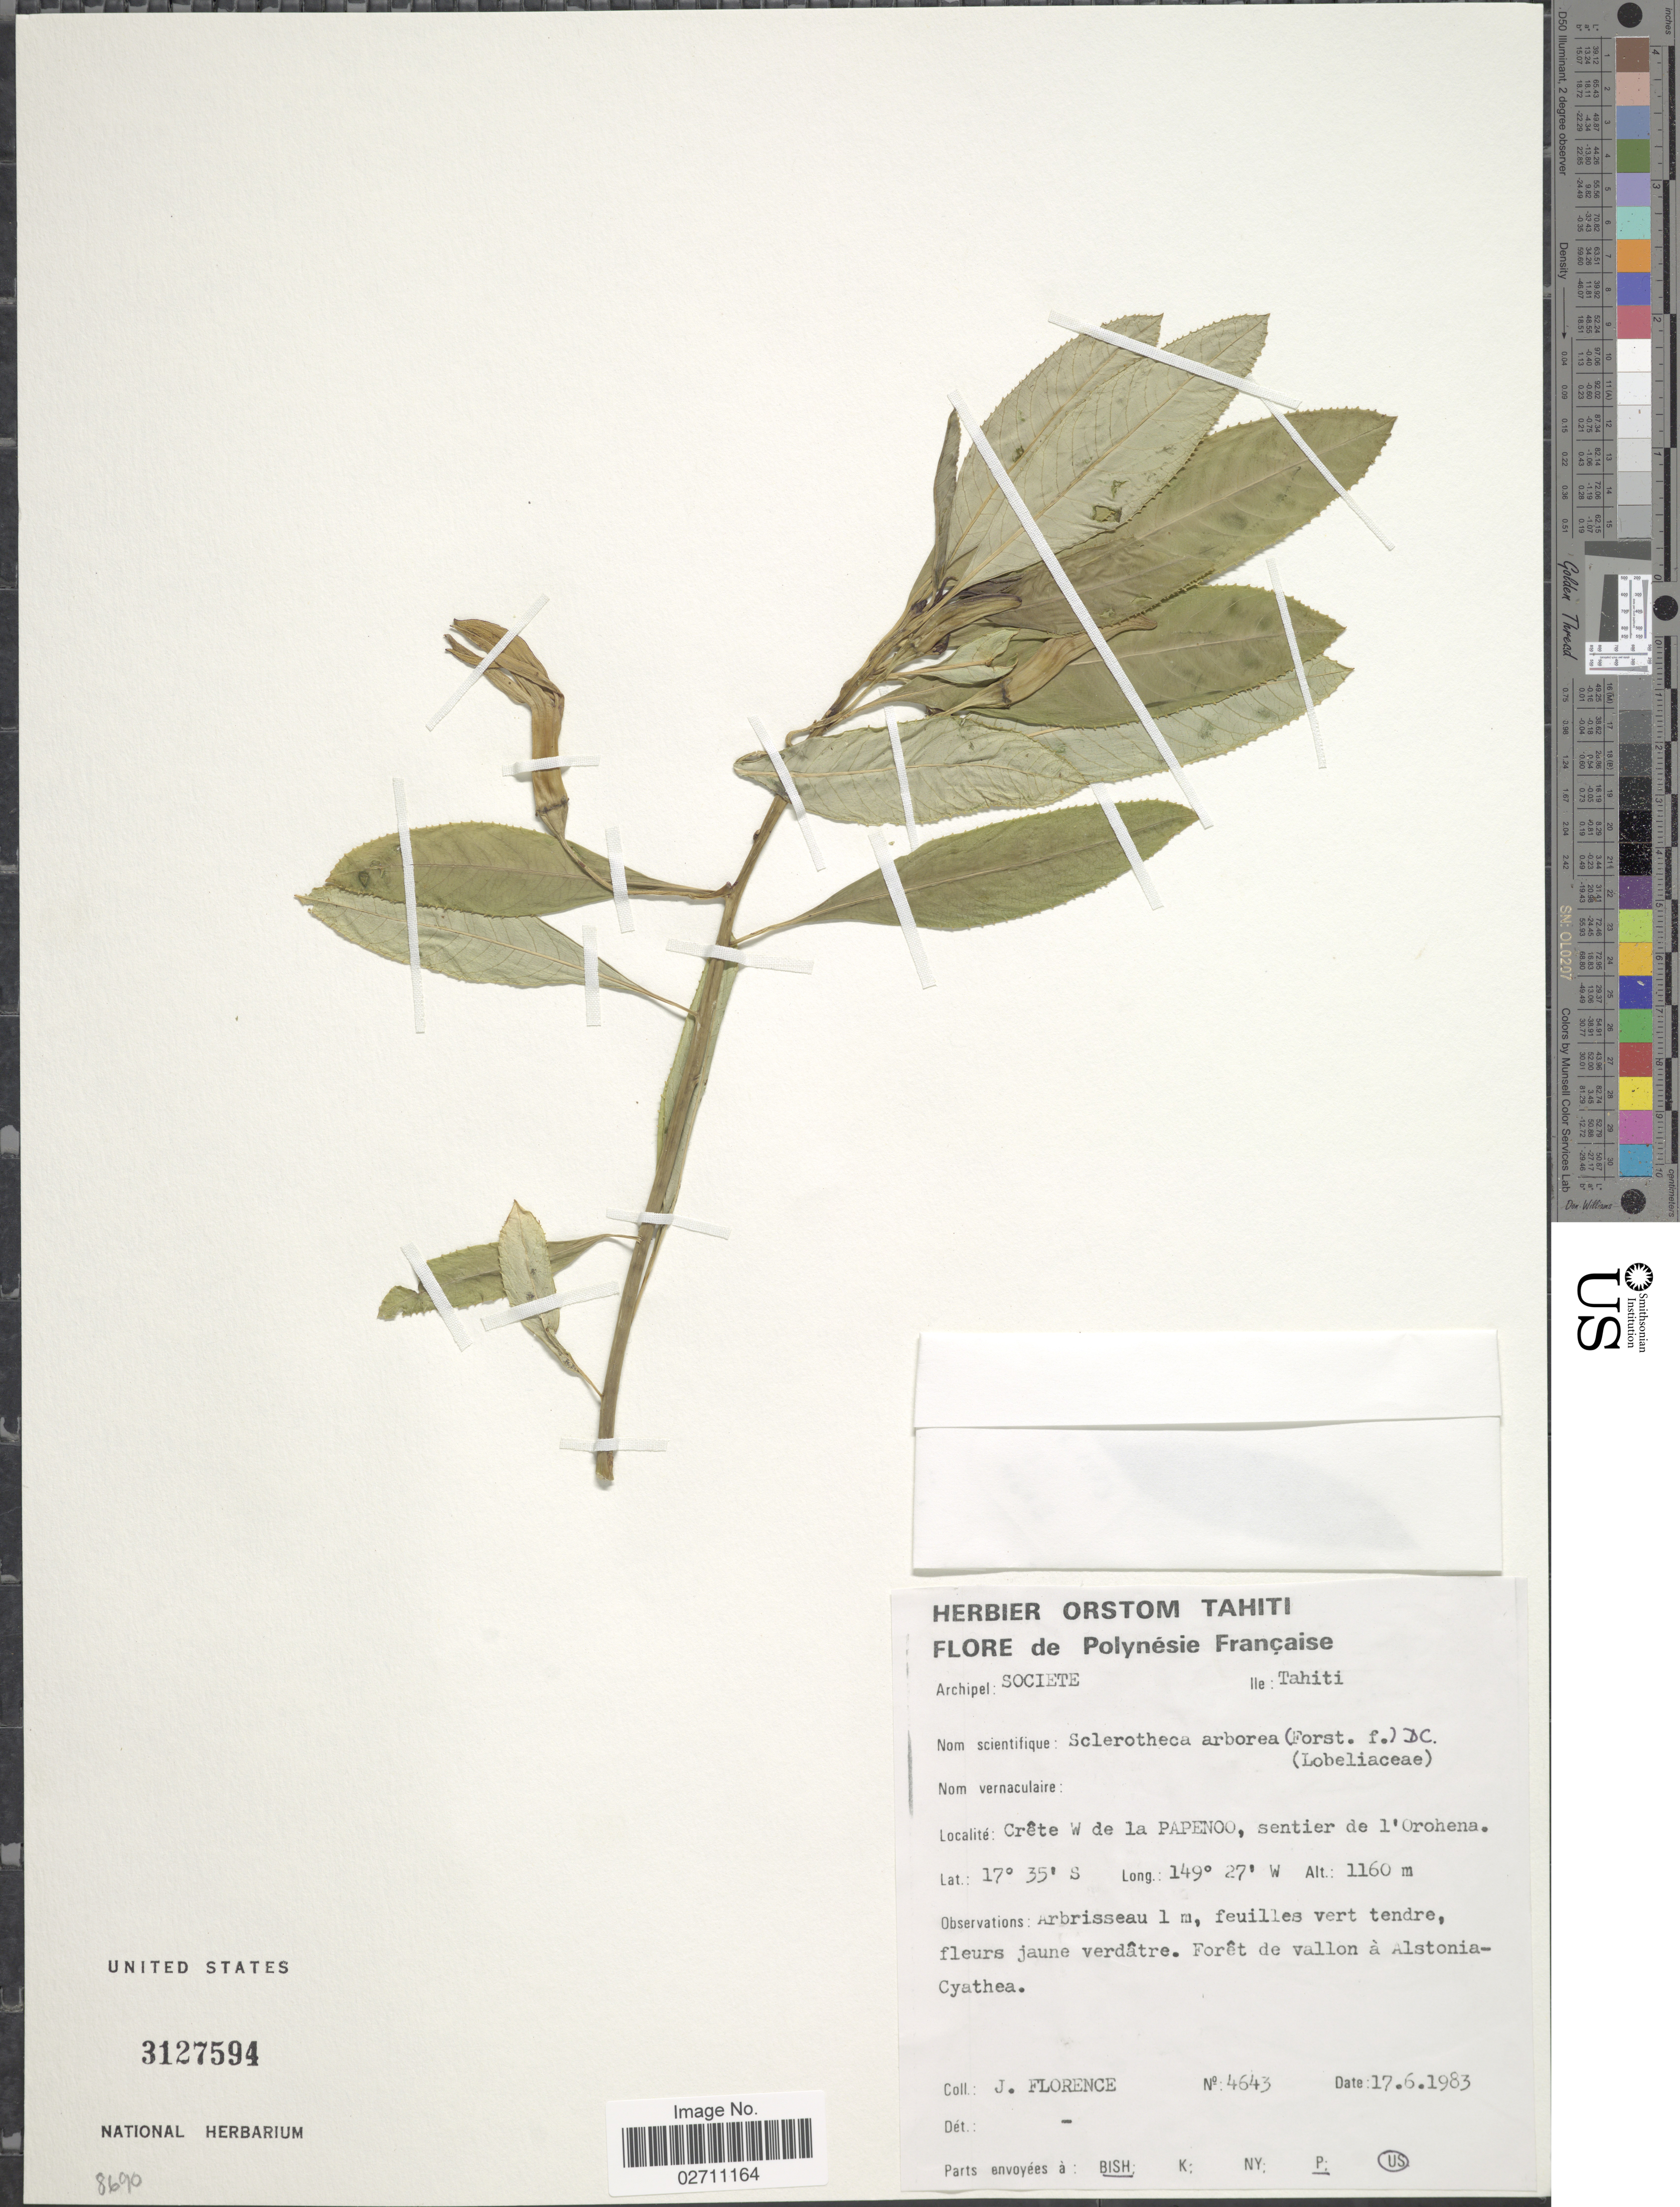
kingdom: Plantae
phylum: Tracheophyta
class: Magnoliopsida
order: Asterales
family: Campanulaceae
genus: Sclerotheca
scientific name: Sclerotheca arborea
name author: (G. Forst.) A. DC.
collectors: J. Florence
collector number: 4643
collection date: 1983-06-17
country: French Polynesia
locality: Archipel: Societe, Ile: Tahiti, Crete W de la Papenoo, sentier de l'Orohena.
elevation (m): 1160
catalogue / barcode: US 312759